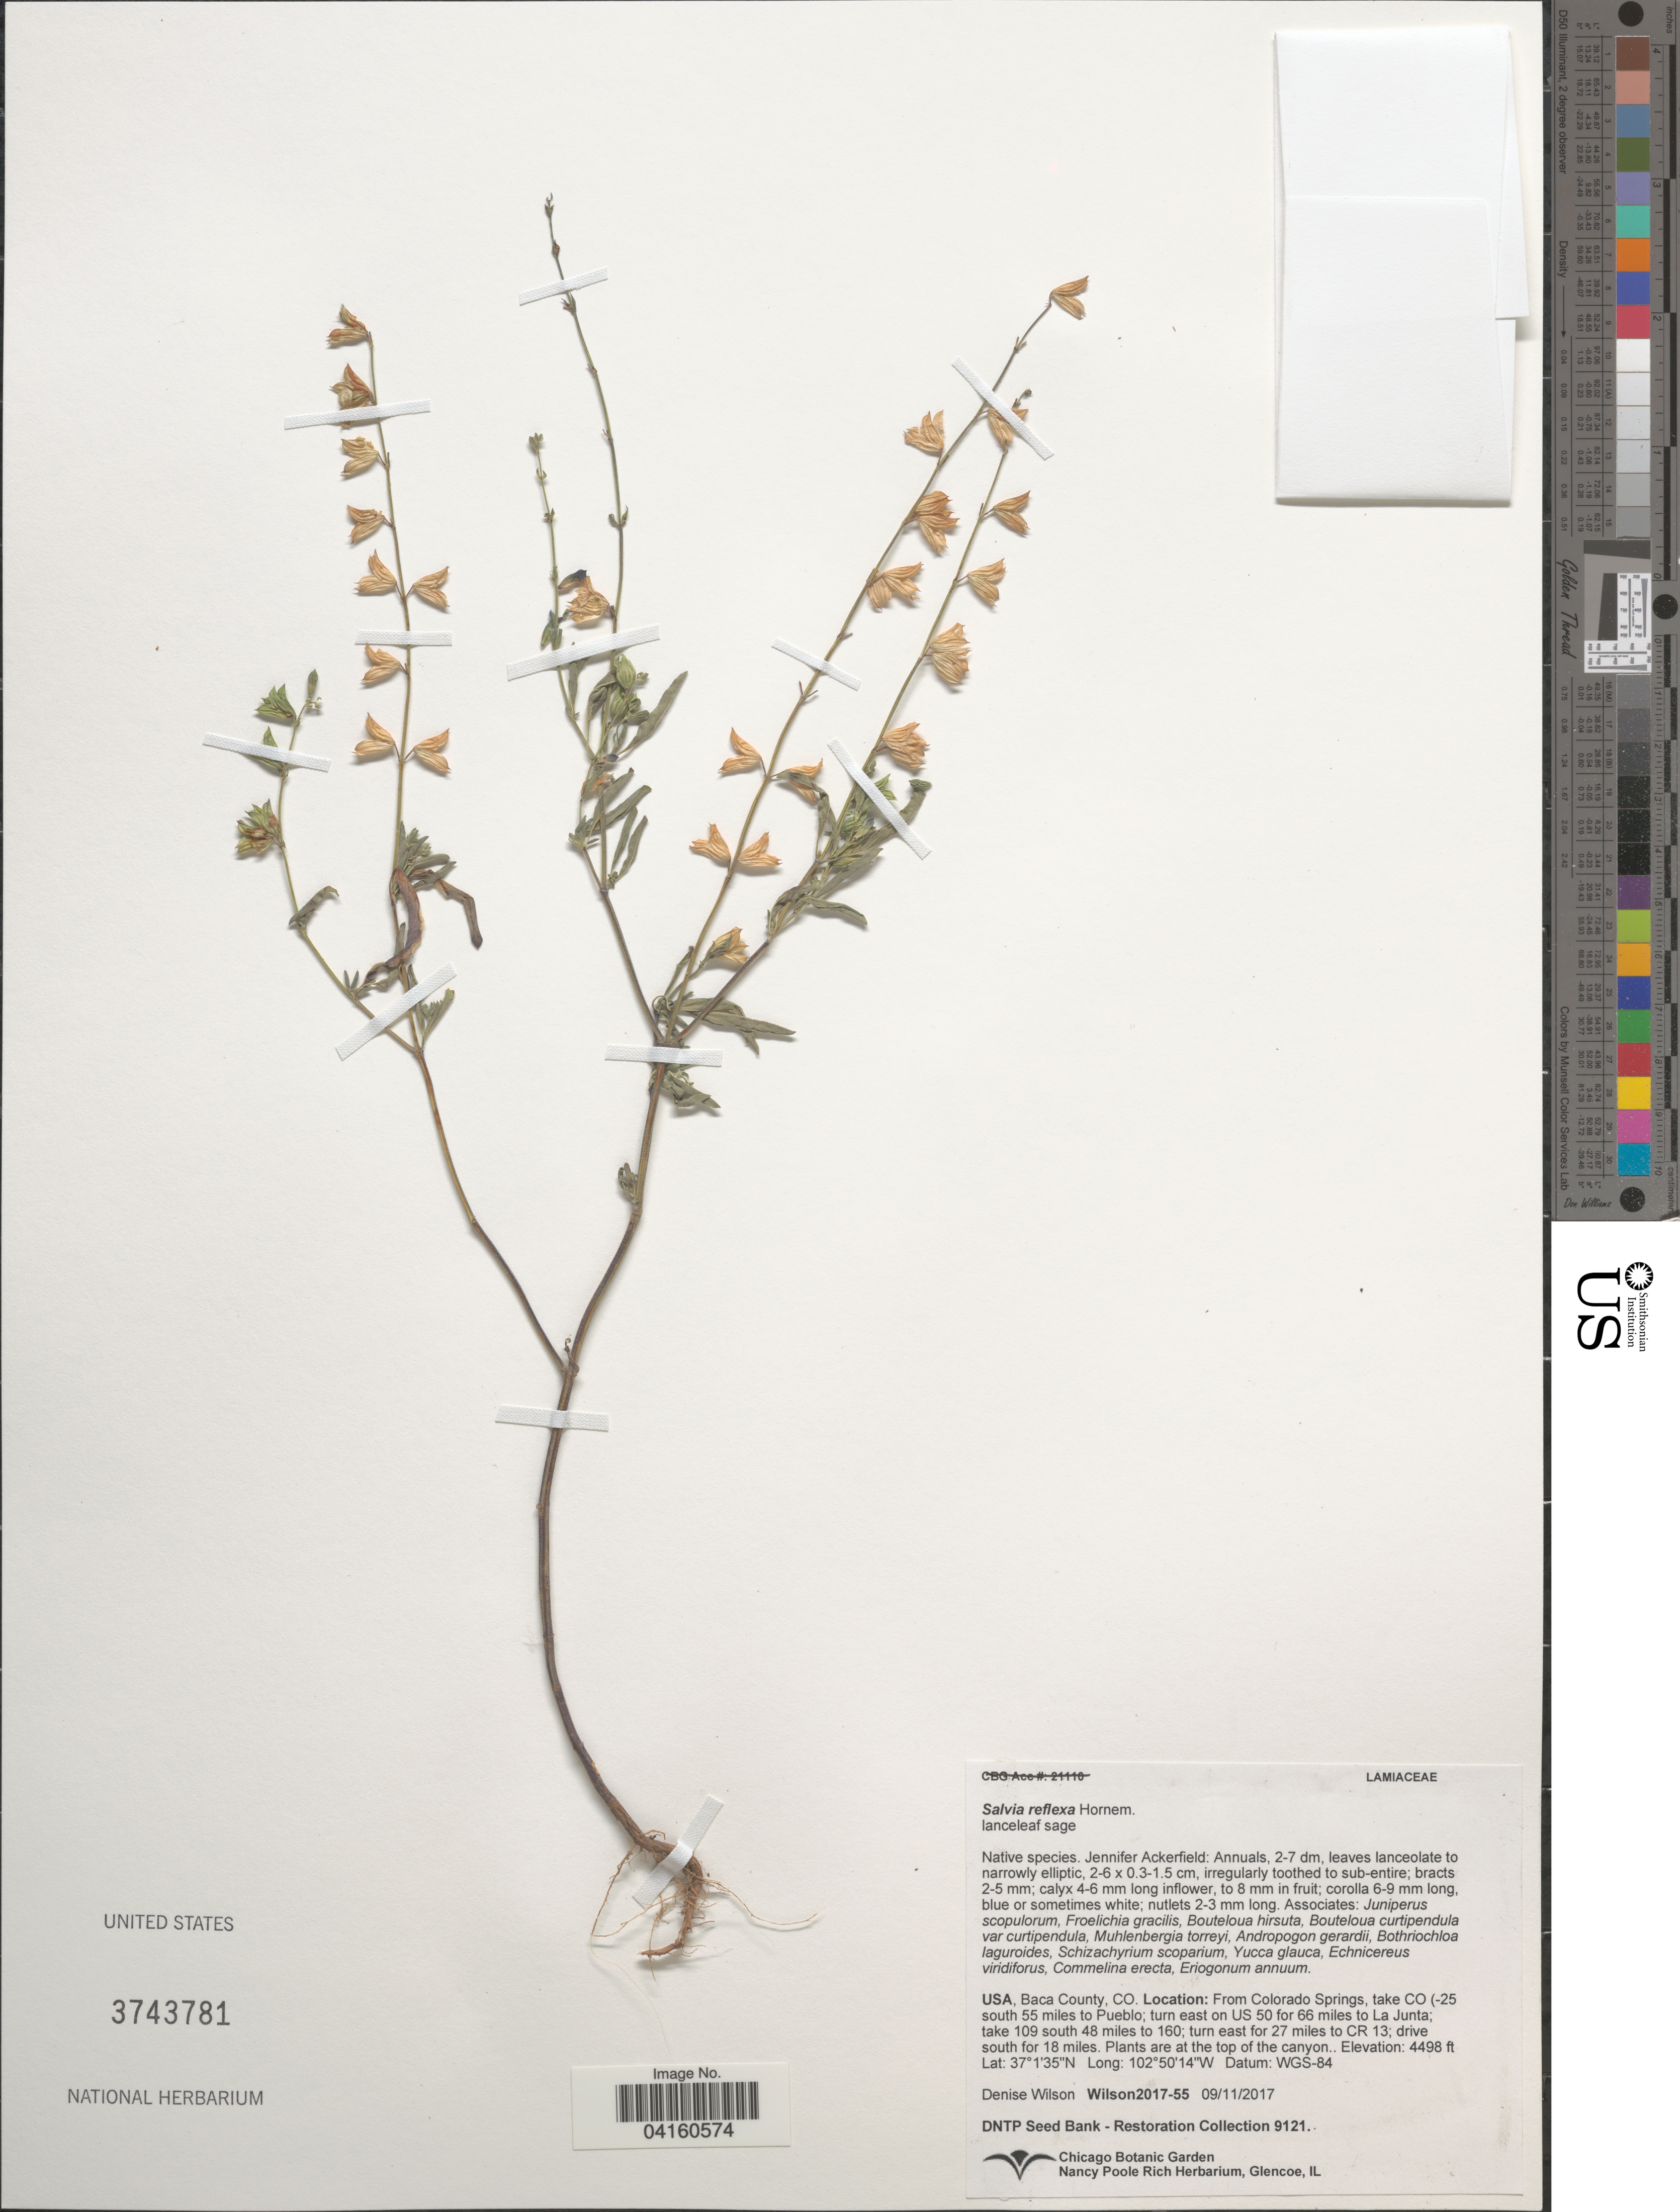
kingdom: Plantae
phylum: Tracheophyta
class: Magnoliopsida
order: Lamiales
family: Lamiaceae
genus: Salvia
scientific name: Salvia reflexa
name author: Hornem.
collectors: D. Wilson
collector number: Wilson2017-55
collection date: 2017-09-11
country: United States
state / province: Colorado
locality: Beca County. From Colorado Springs, take CO (-25 south 55 miles to Pueblo; turn east on US 50 for 66 miles to La Junta; take 109 south 48 miles to 160; turn east for 27 miles to CR 13; drive south for 18 miles.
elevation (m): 1371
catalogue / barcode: US 3743781